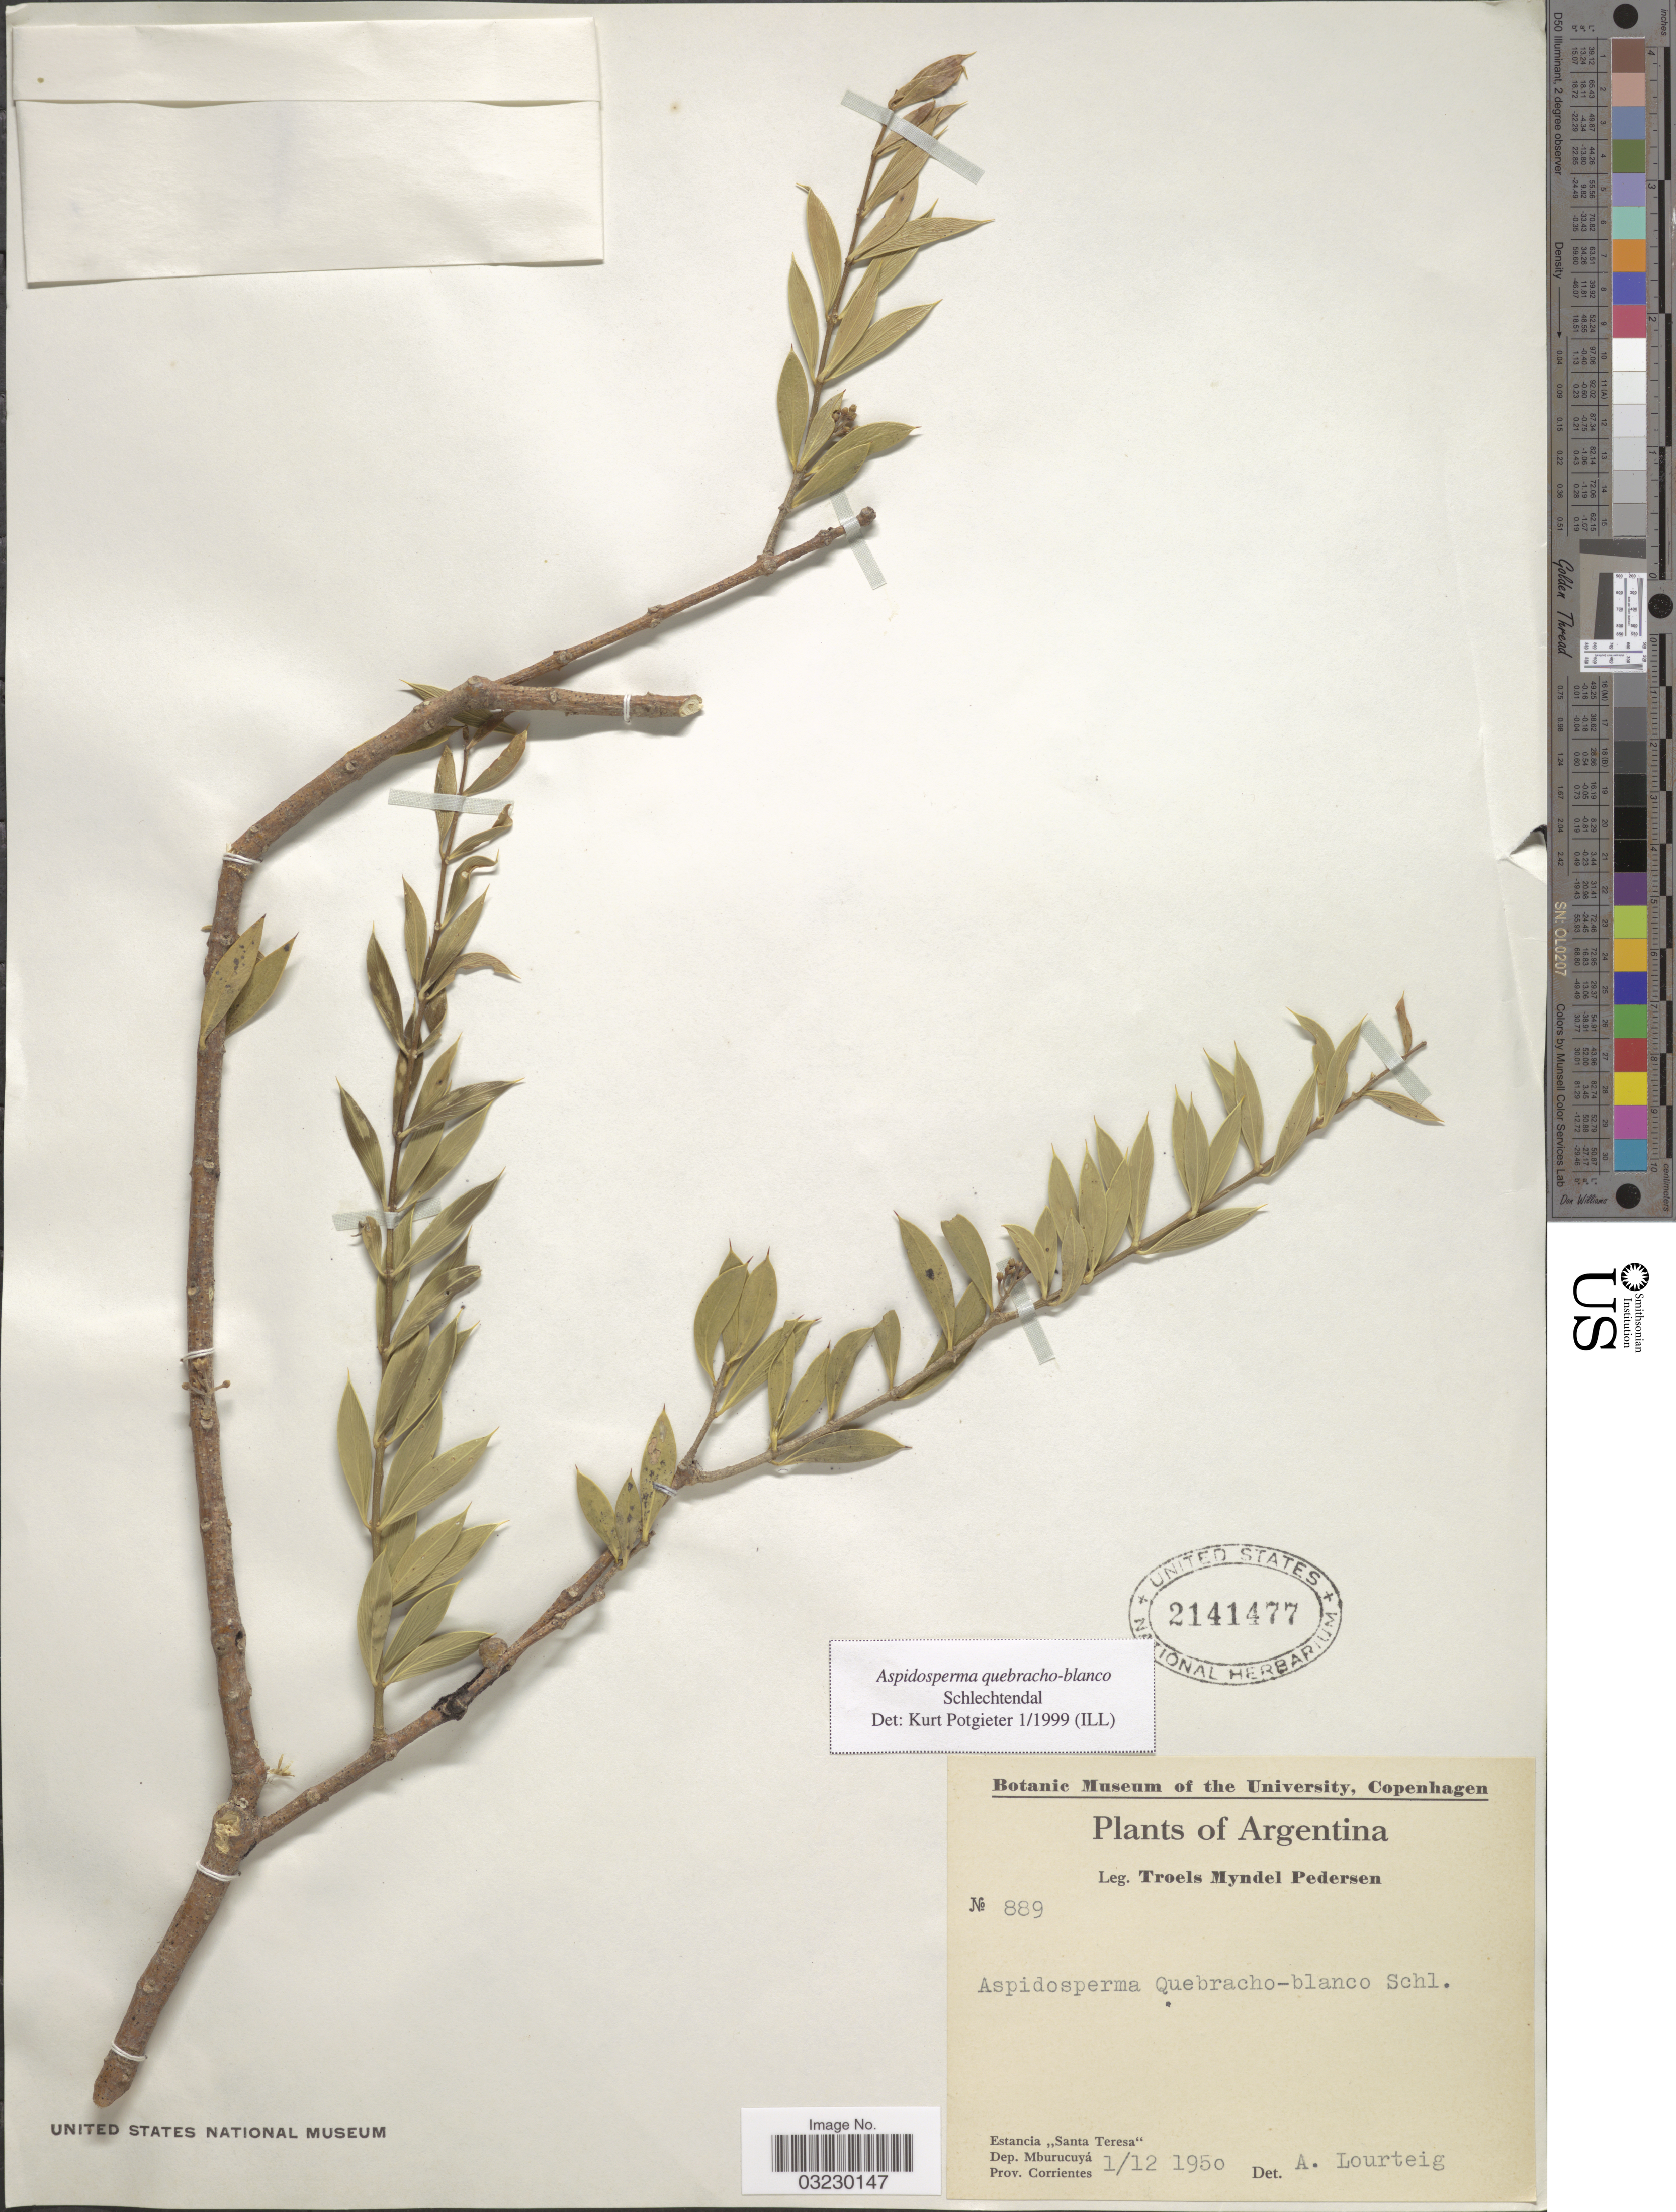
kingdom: Plantae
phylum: Tracheophyta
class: Magnoliopsida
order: Gentianales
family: Apocynaceae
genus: Aspidosperma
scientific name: Aspidosperma quebracho-blanco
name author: Schltdl.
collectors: T. Pederson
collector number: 889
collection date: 1950-12-01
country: Argentina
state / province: Corrientes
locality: Estancia "Santa Teresa". Dep. Mburucuyá.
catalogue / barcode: US 2141477